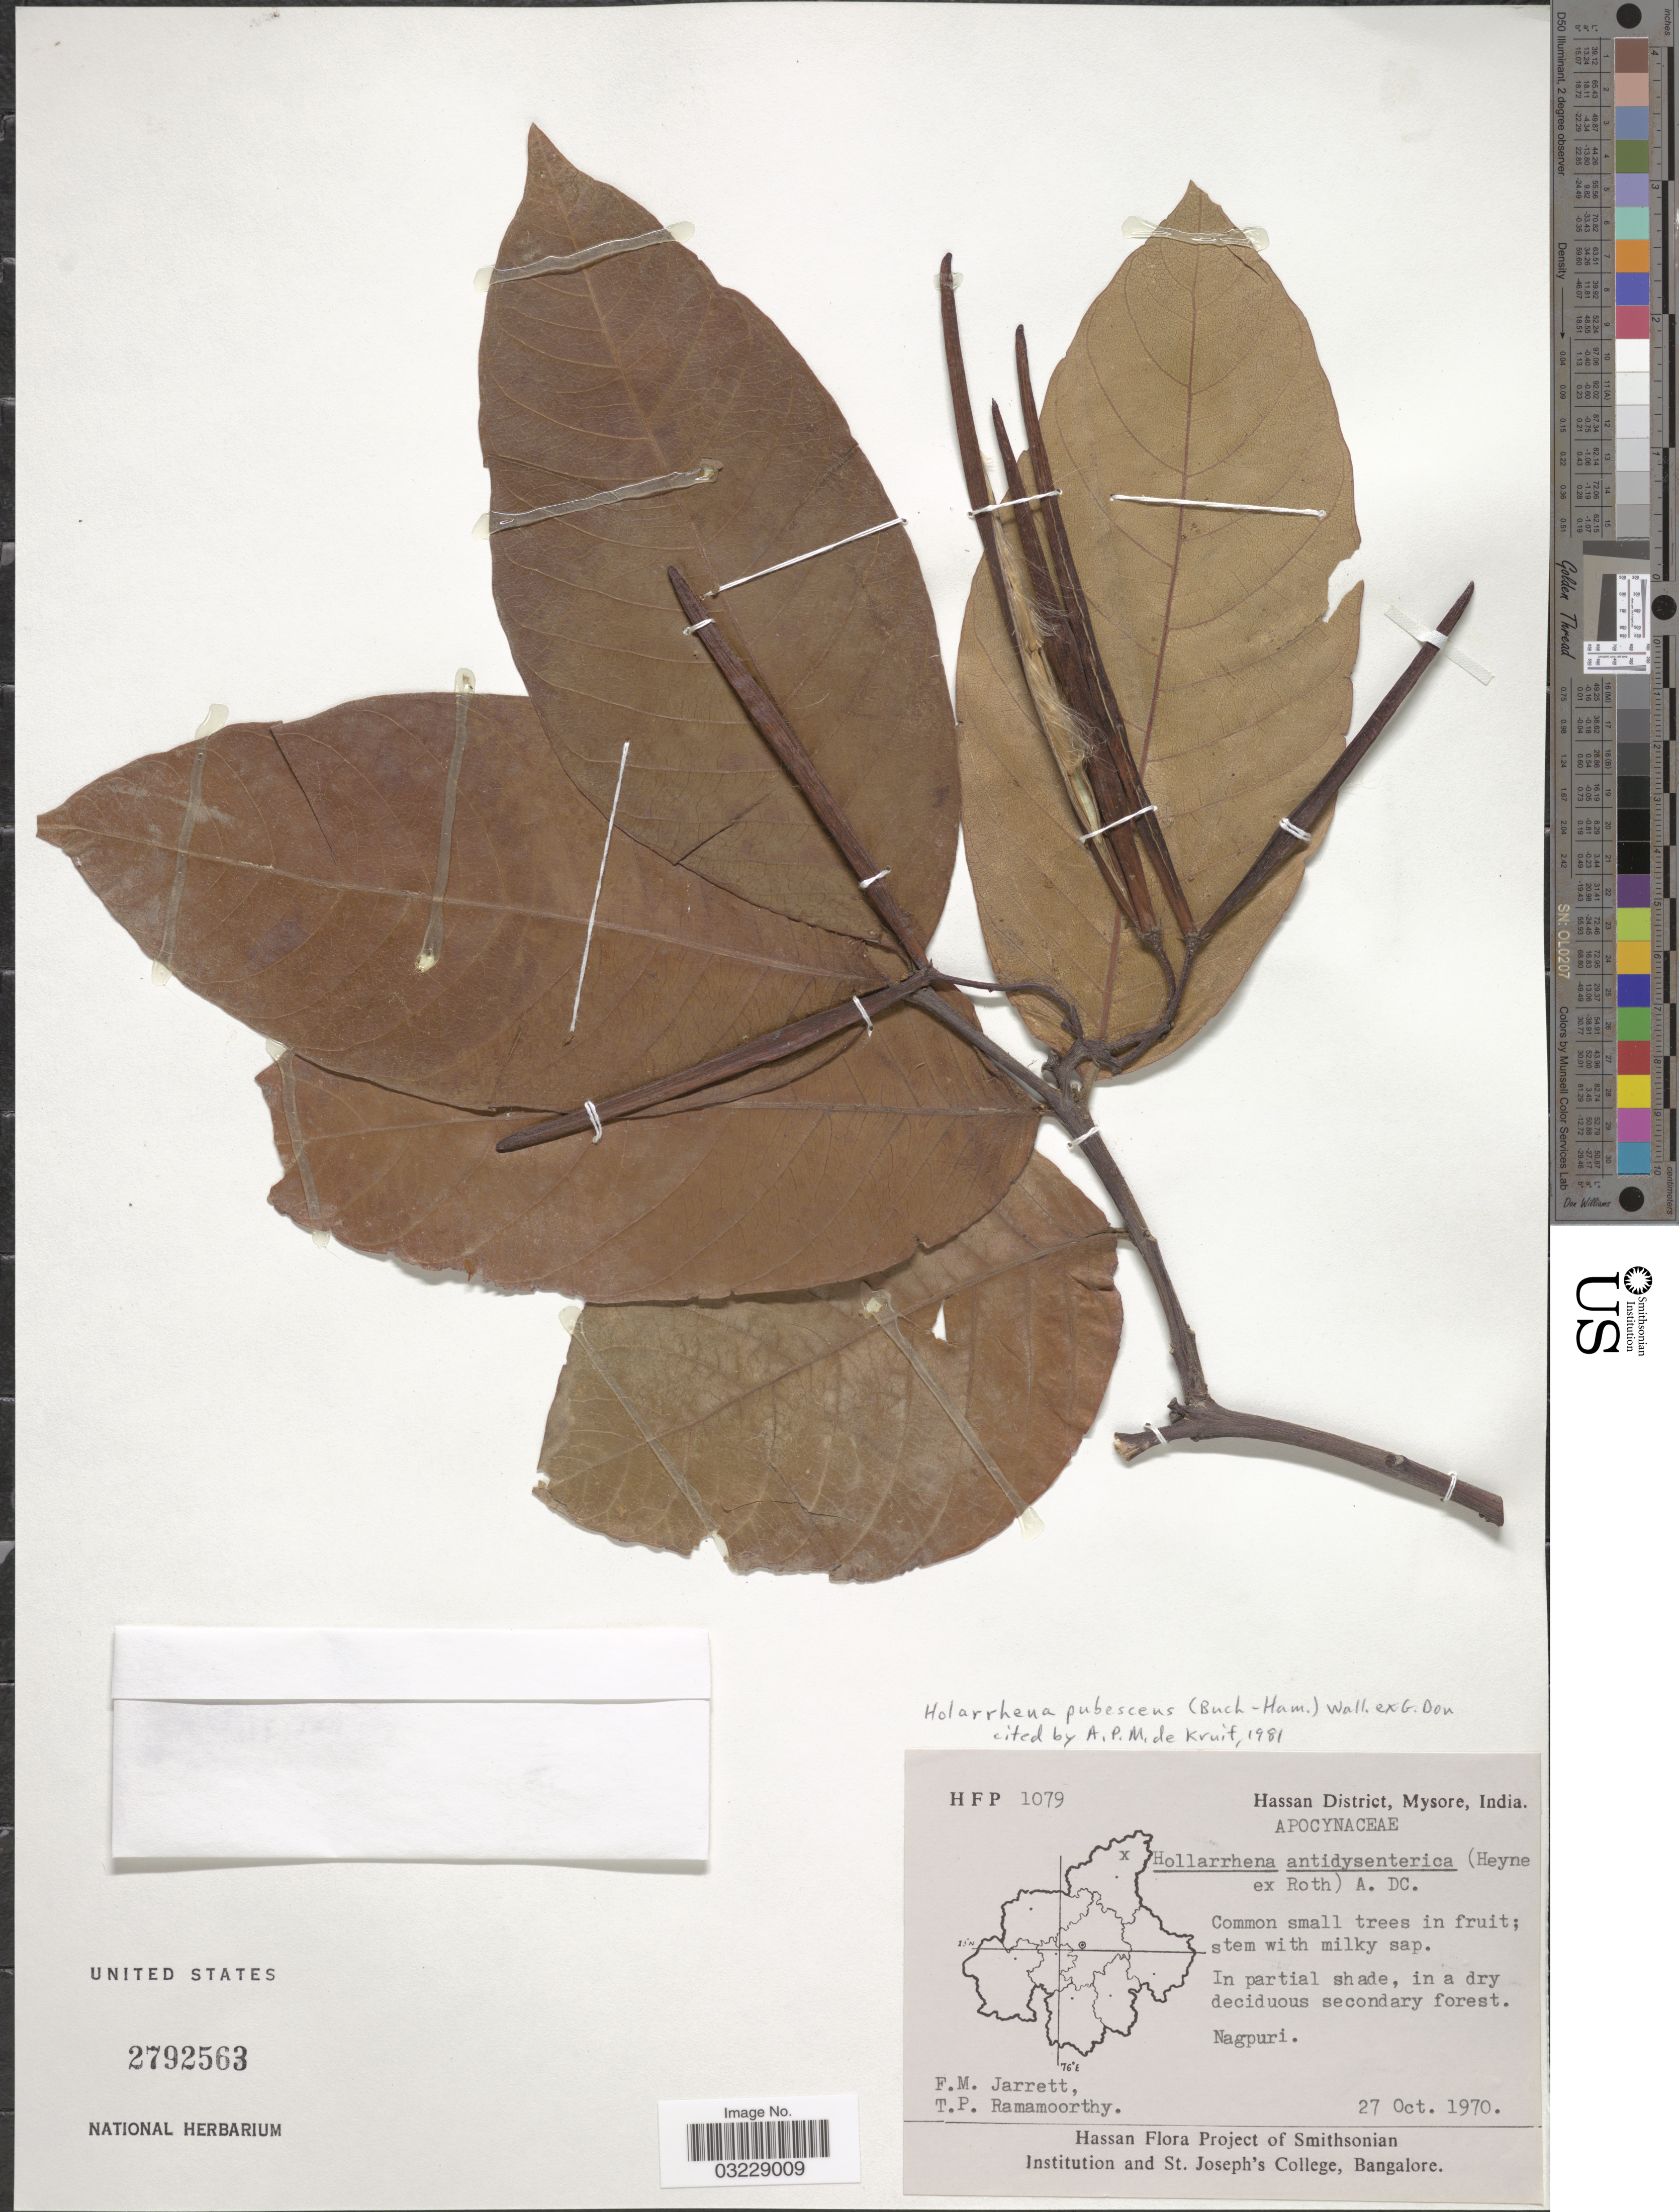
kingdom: Plantae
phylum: Tracheophyta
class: Magnoliopsida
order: Gentianales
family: Apocynaceae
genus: Holarrhena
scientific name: Holarrhena pubescens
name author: (Buch.-Ham.) Wall. ex G. Don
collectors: F. M. Jarrett & T. P. Ramamoorthy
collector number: HFP1079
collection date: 1970-10-27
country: India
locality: Hassan District, Mysore. Nagpuri.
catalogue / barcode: US 2792563